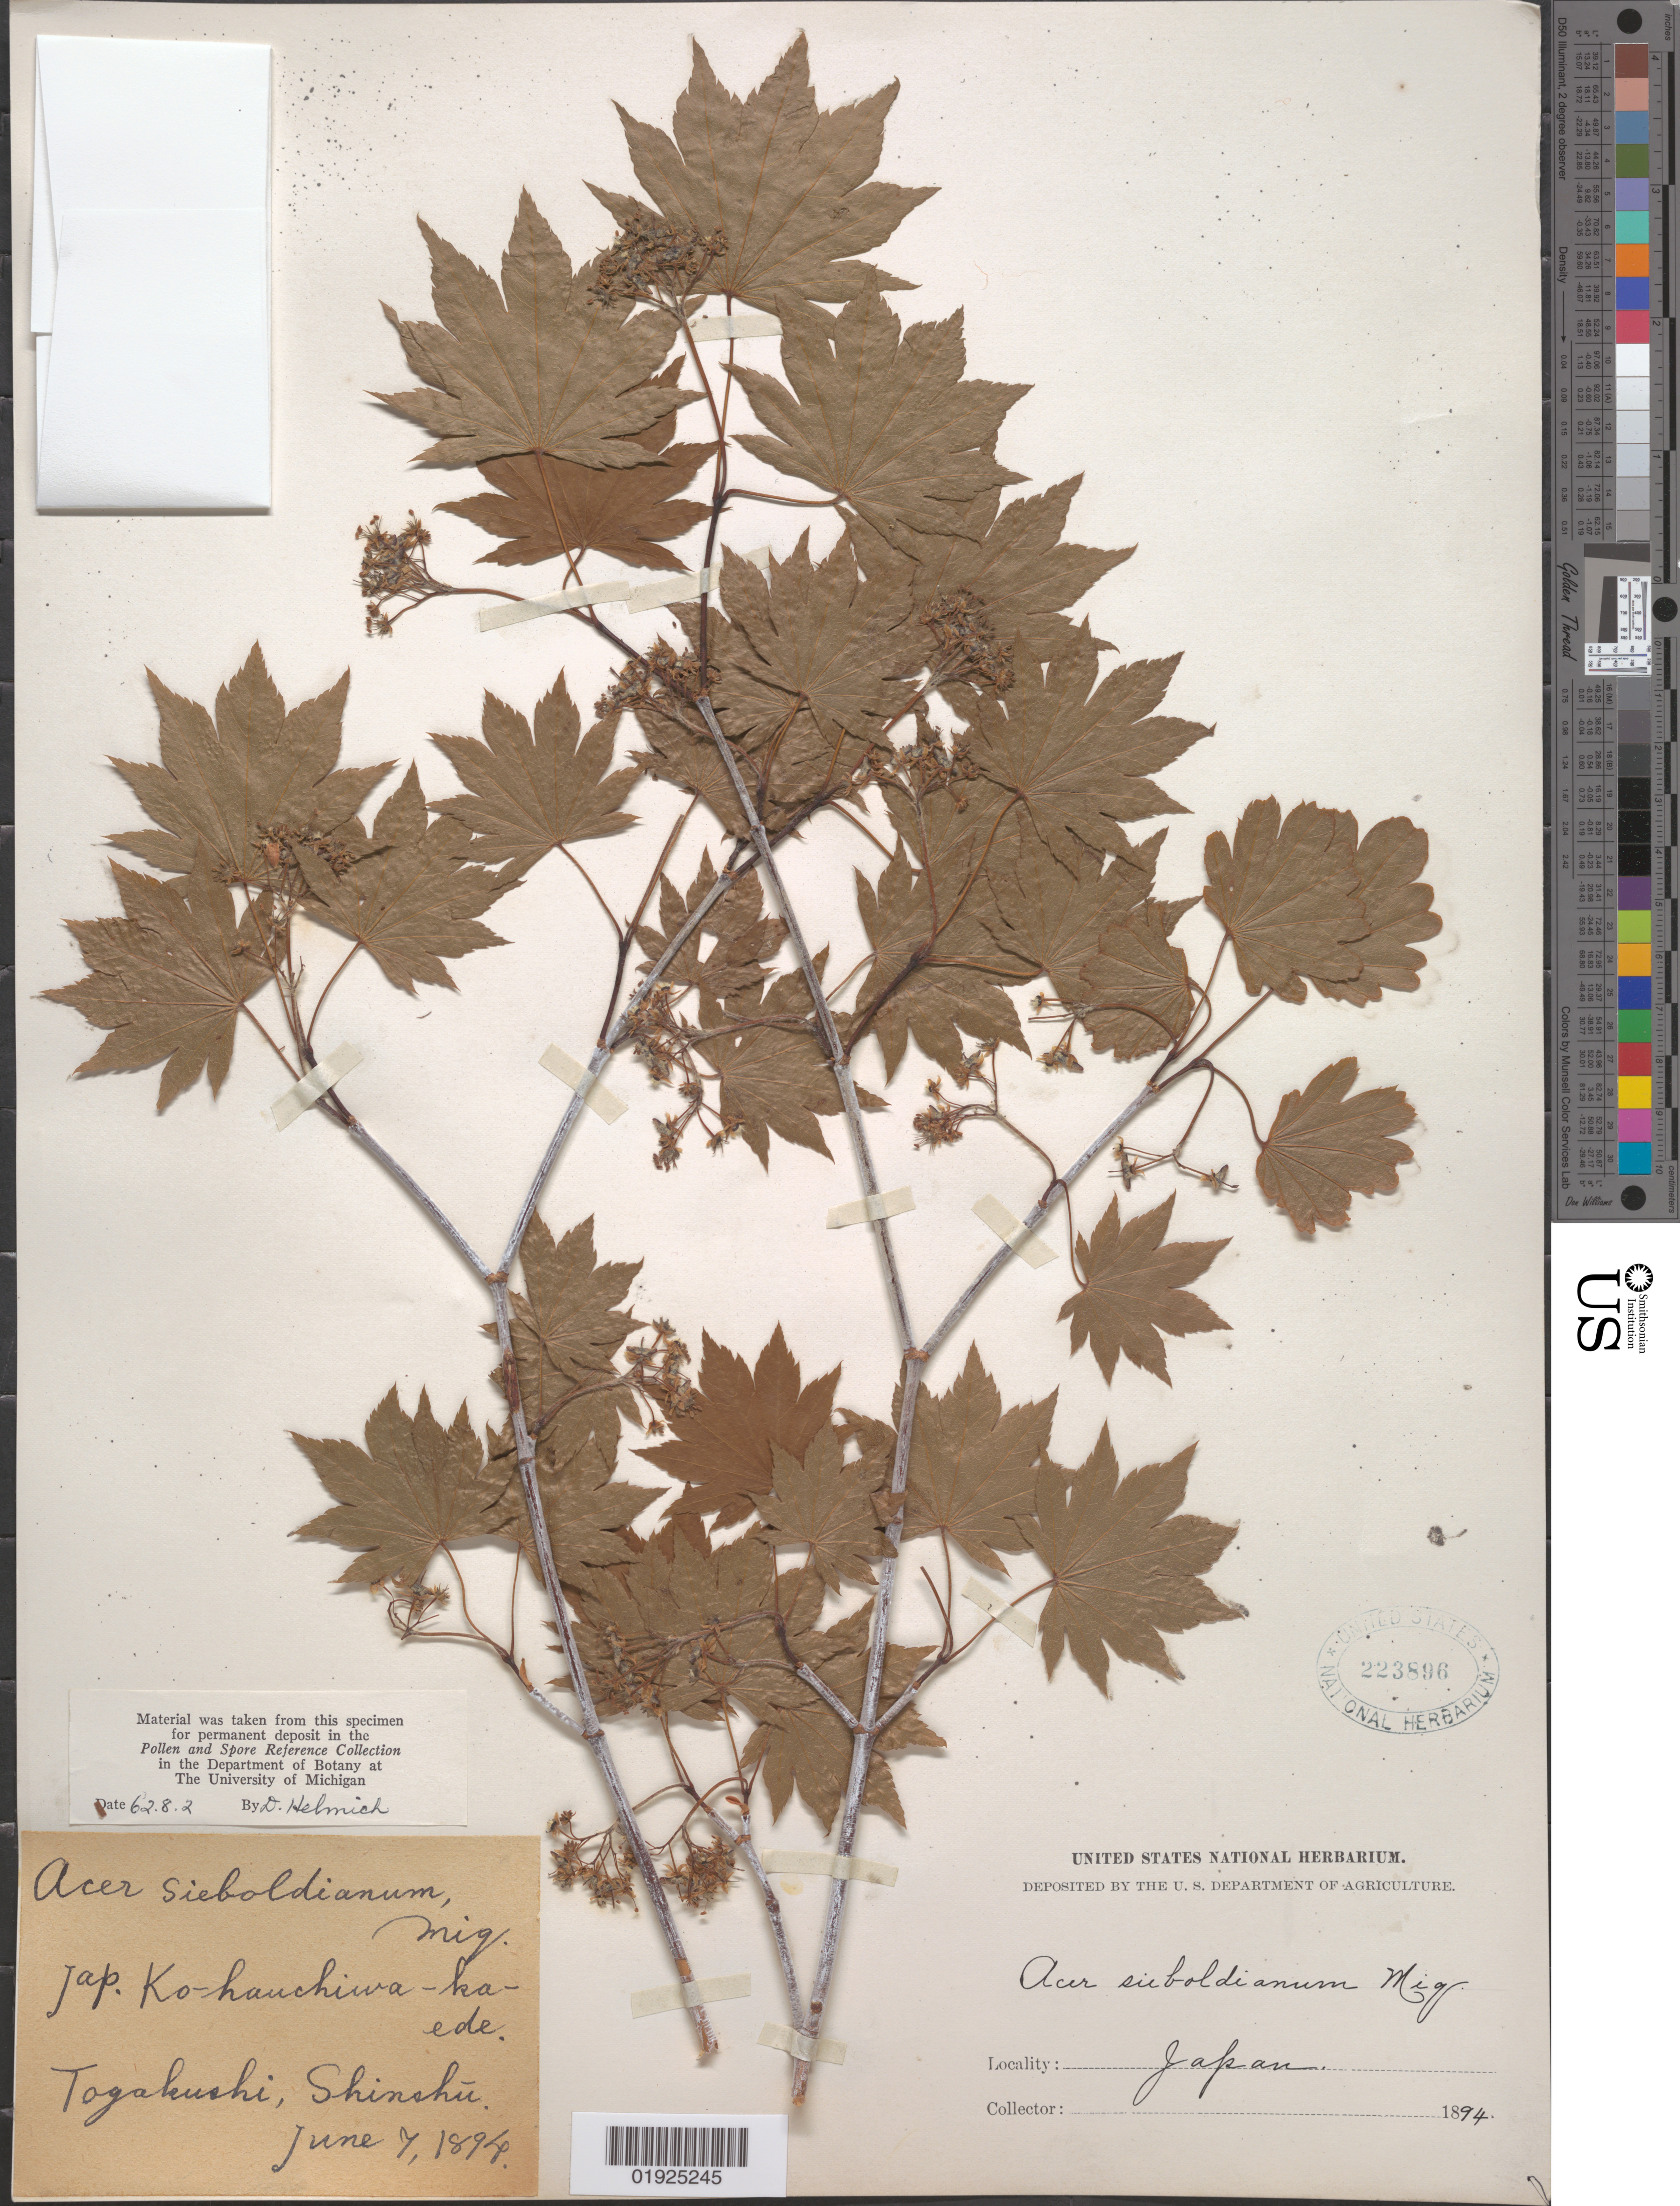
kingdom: Plantae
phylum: Tracheophyta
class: Magnoliopsida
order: Sapindales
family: Sapindaceae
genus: Acer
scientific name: Acer sieboldianum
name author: Miq.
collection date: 1894-06-07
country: Japan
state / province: Nagano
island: Honshu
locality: Togakushi, Shinshu [Nagano]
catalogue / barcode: US 223896